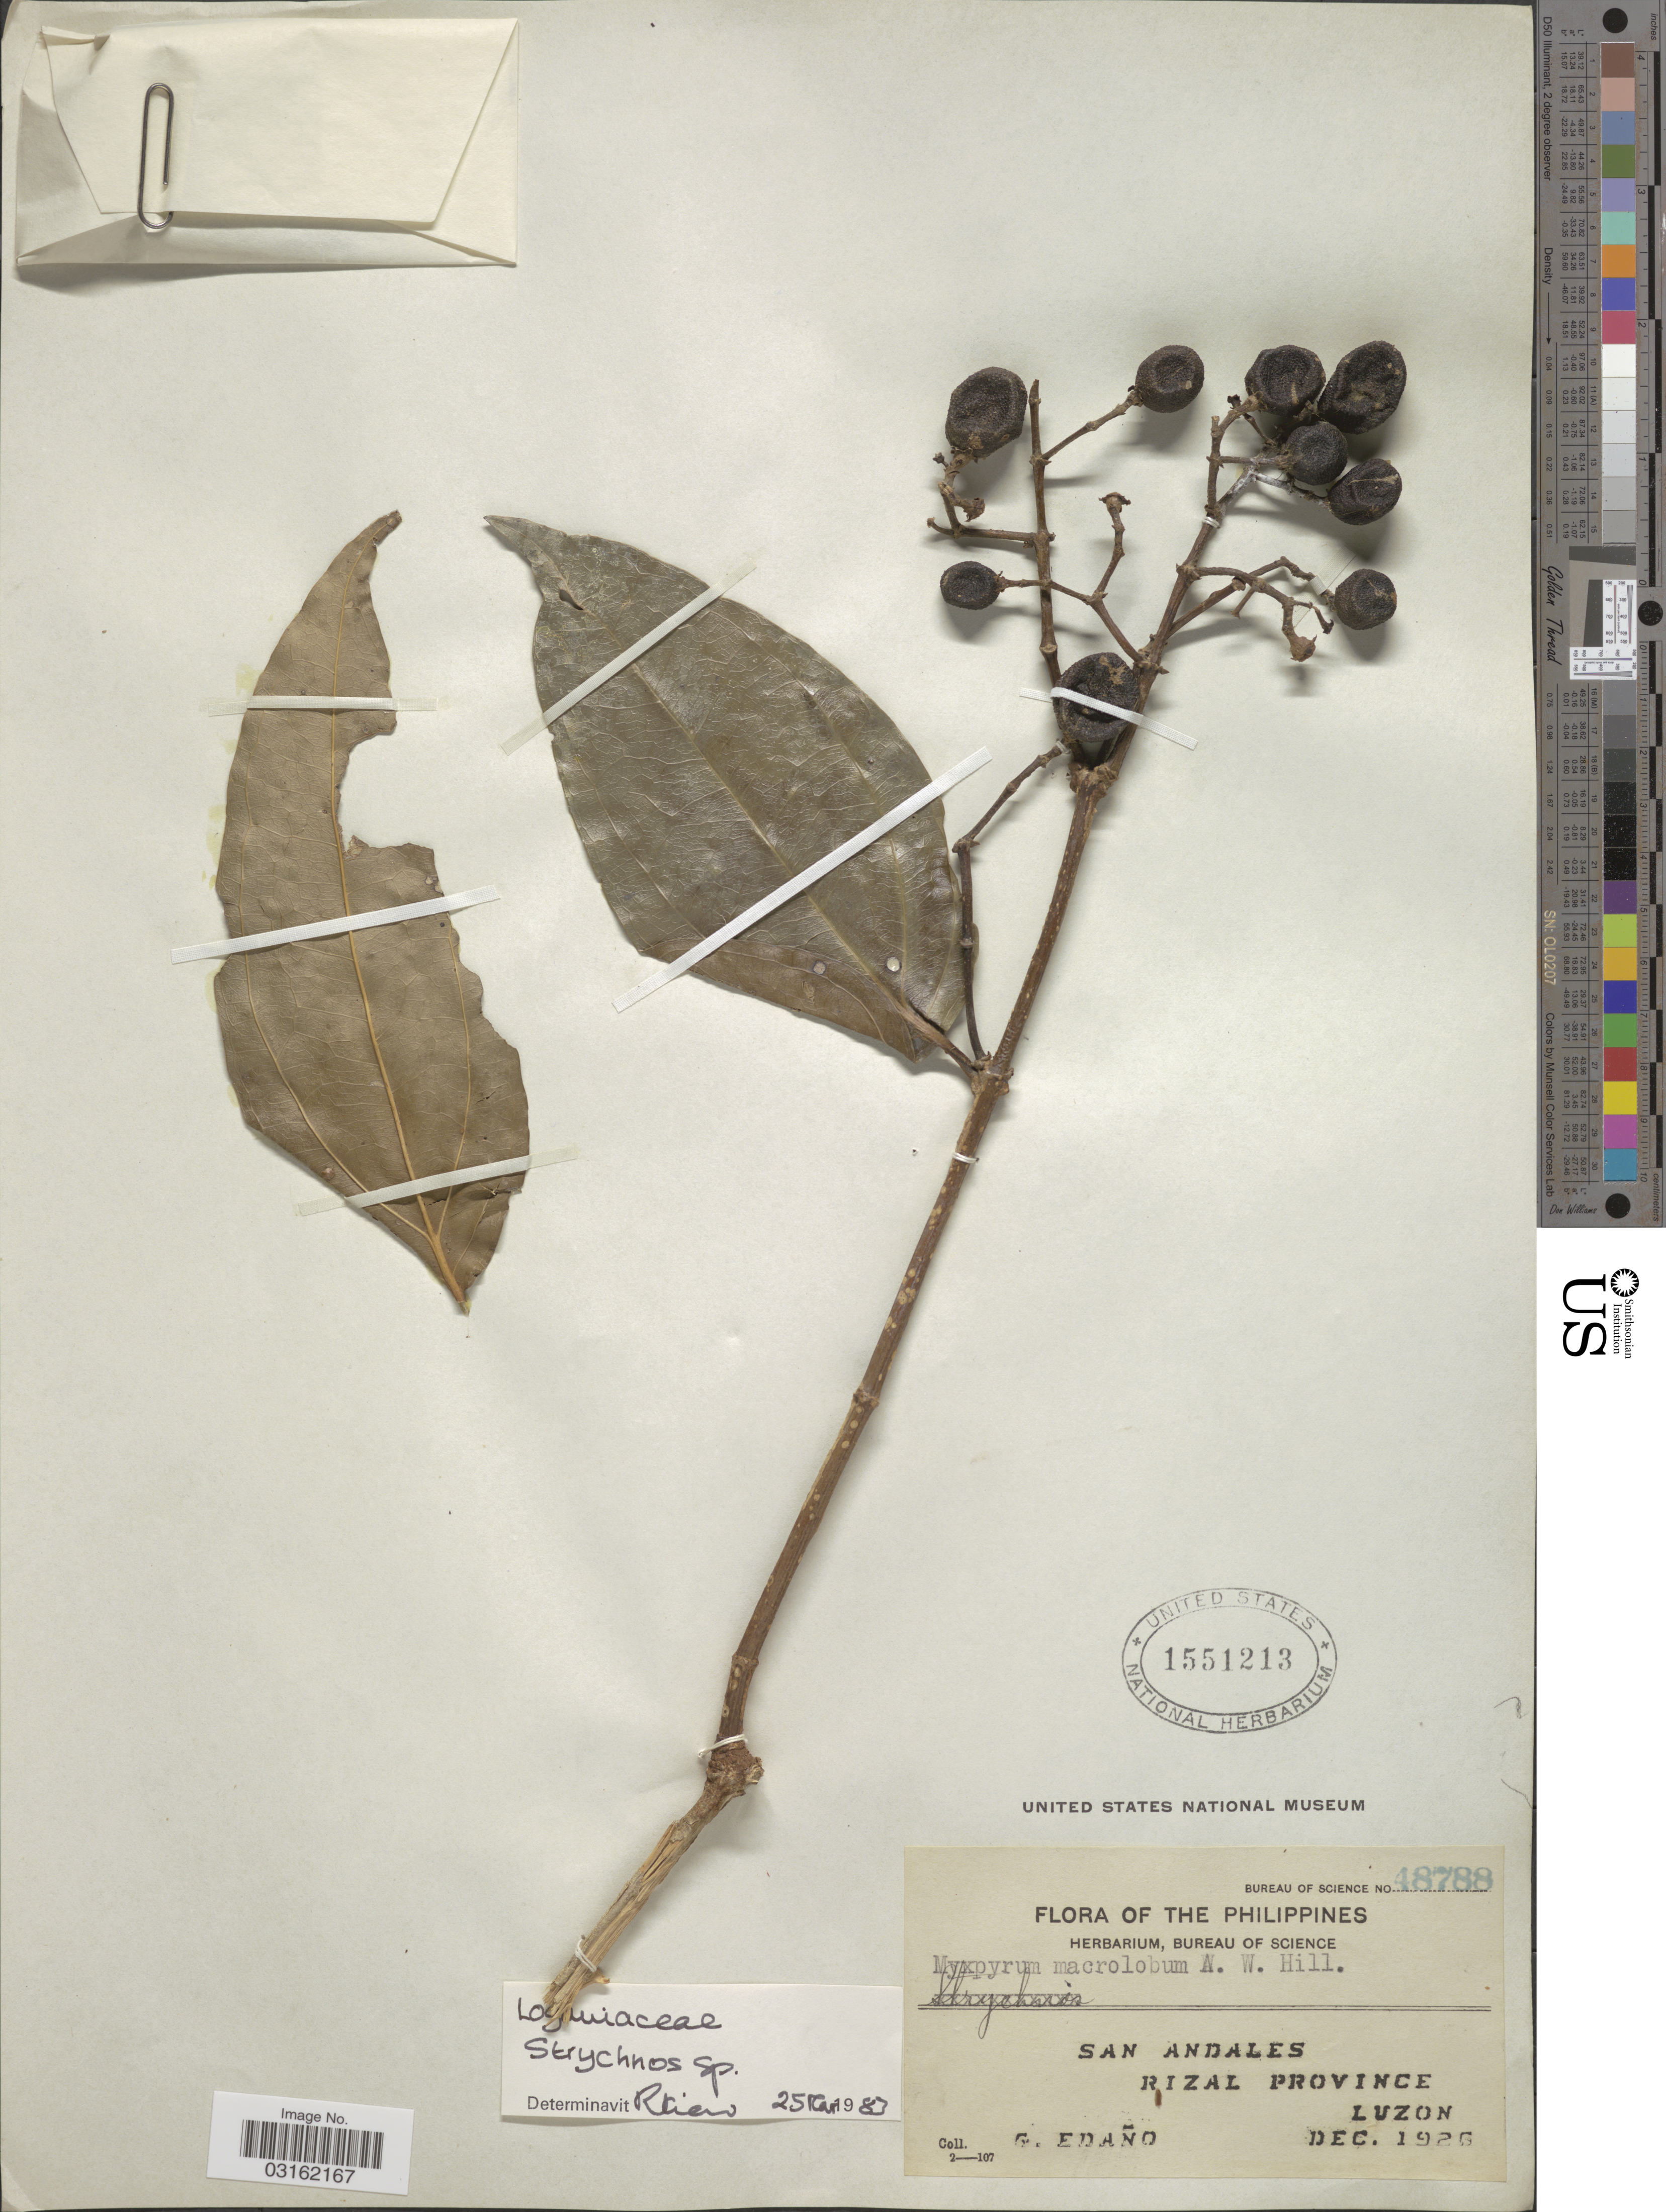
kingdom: Plantae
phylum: Tracheophyta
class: Magnoliopsida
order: Gentianales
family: Loganiaceae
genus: Strychnos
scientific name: Strychnos sp.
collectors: G. Edaño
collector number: Bureau of science 48788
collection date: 1926-12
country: Philippines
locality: San Andales, Rizal Province, Luzon.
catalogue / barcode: US 1551213